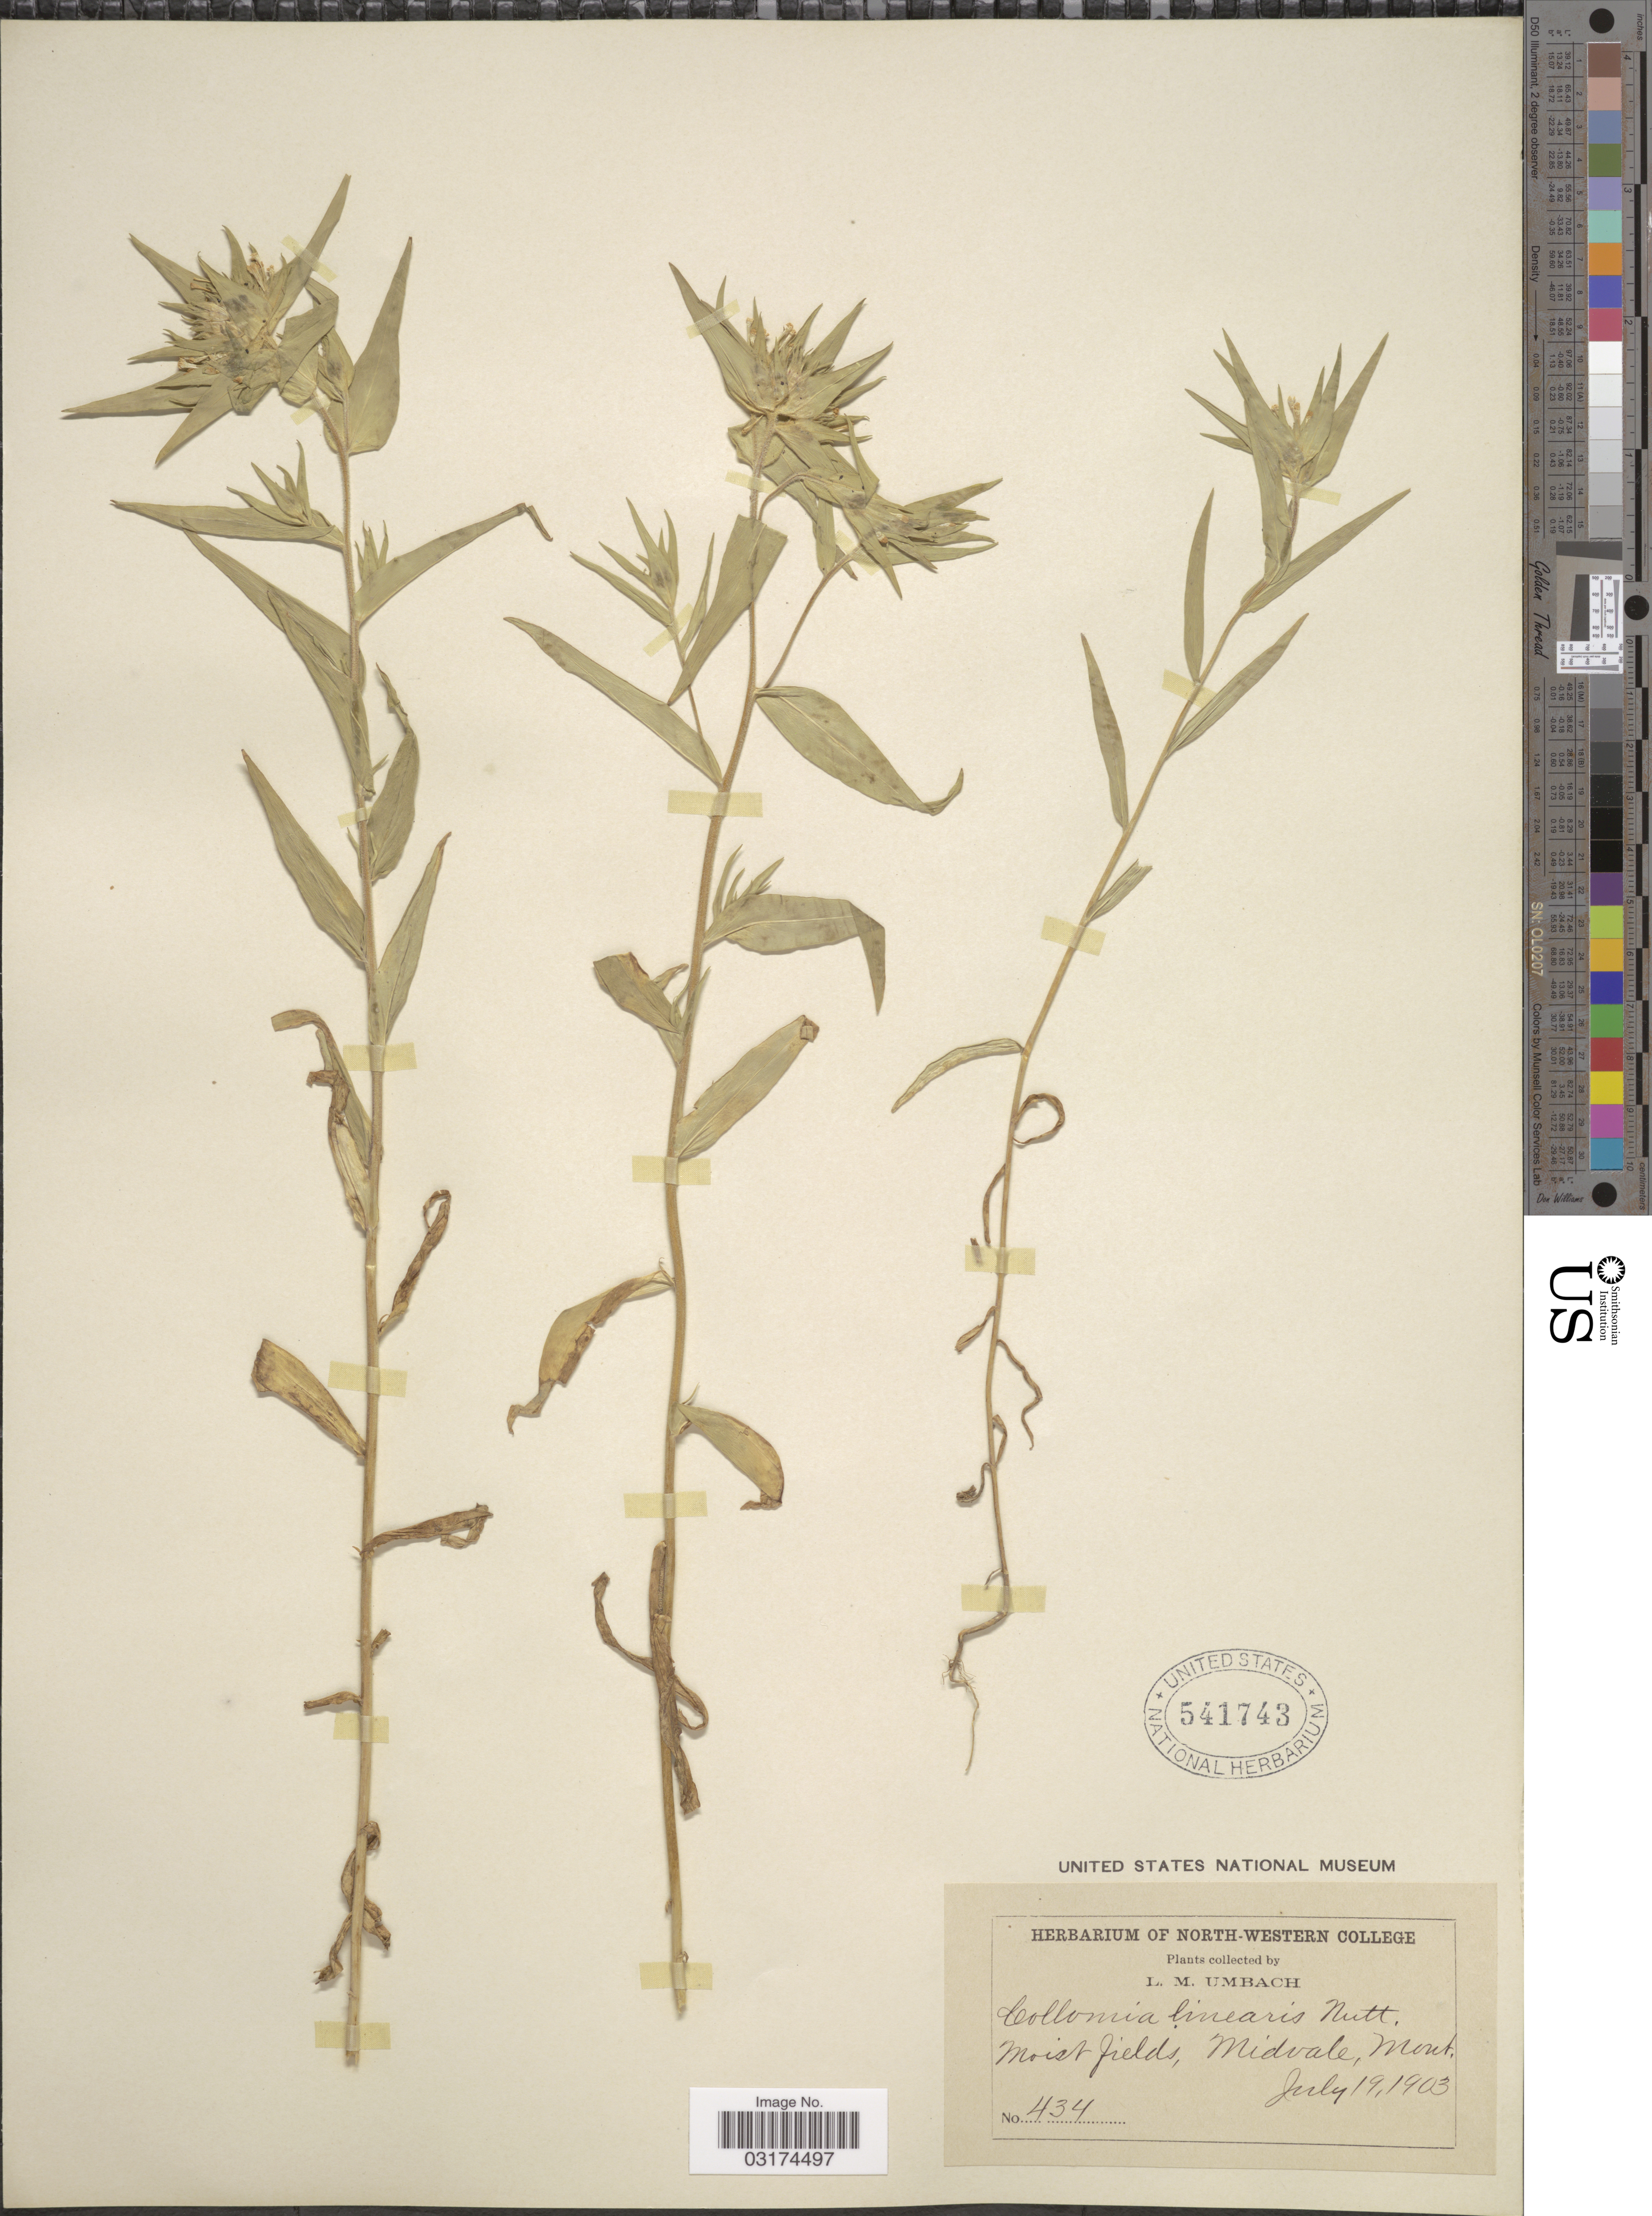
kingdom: Plantae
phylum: Tracheophyta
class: Magnoliopsida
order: Ericales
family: Polemoniaceae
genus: Collomia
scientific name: Collomia linearis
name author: Nutt.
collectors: L. M. Umbach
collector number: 434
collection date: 1903-07-19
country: United States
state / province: Montana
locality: Midvale.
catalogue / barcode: US 541743